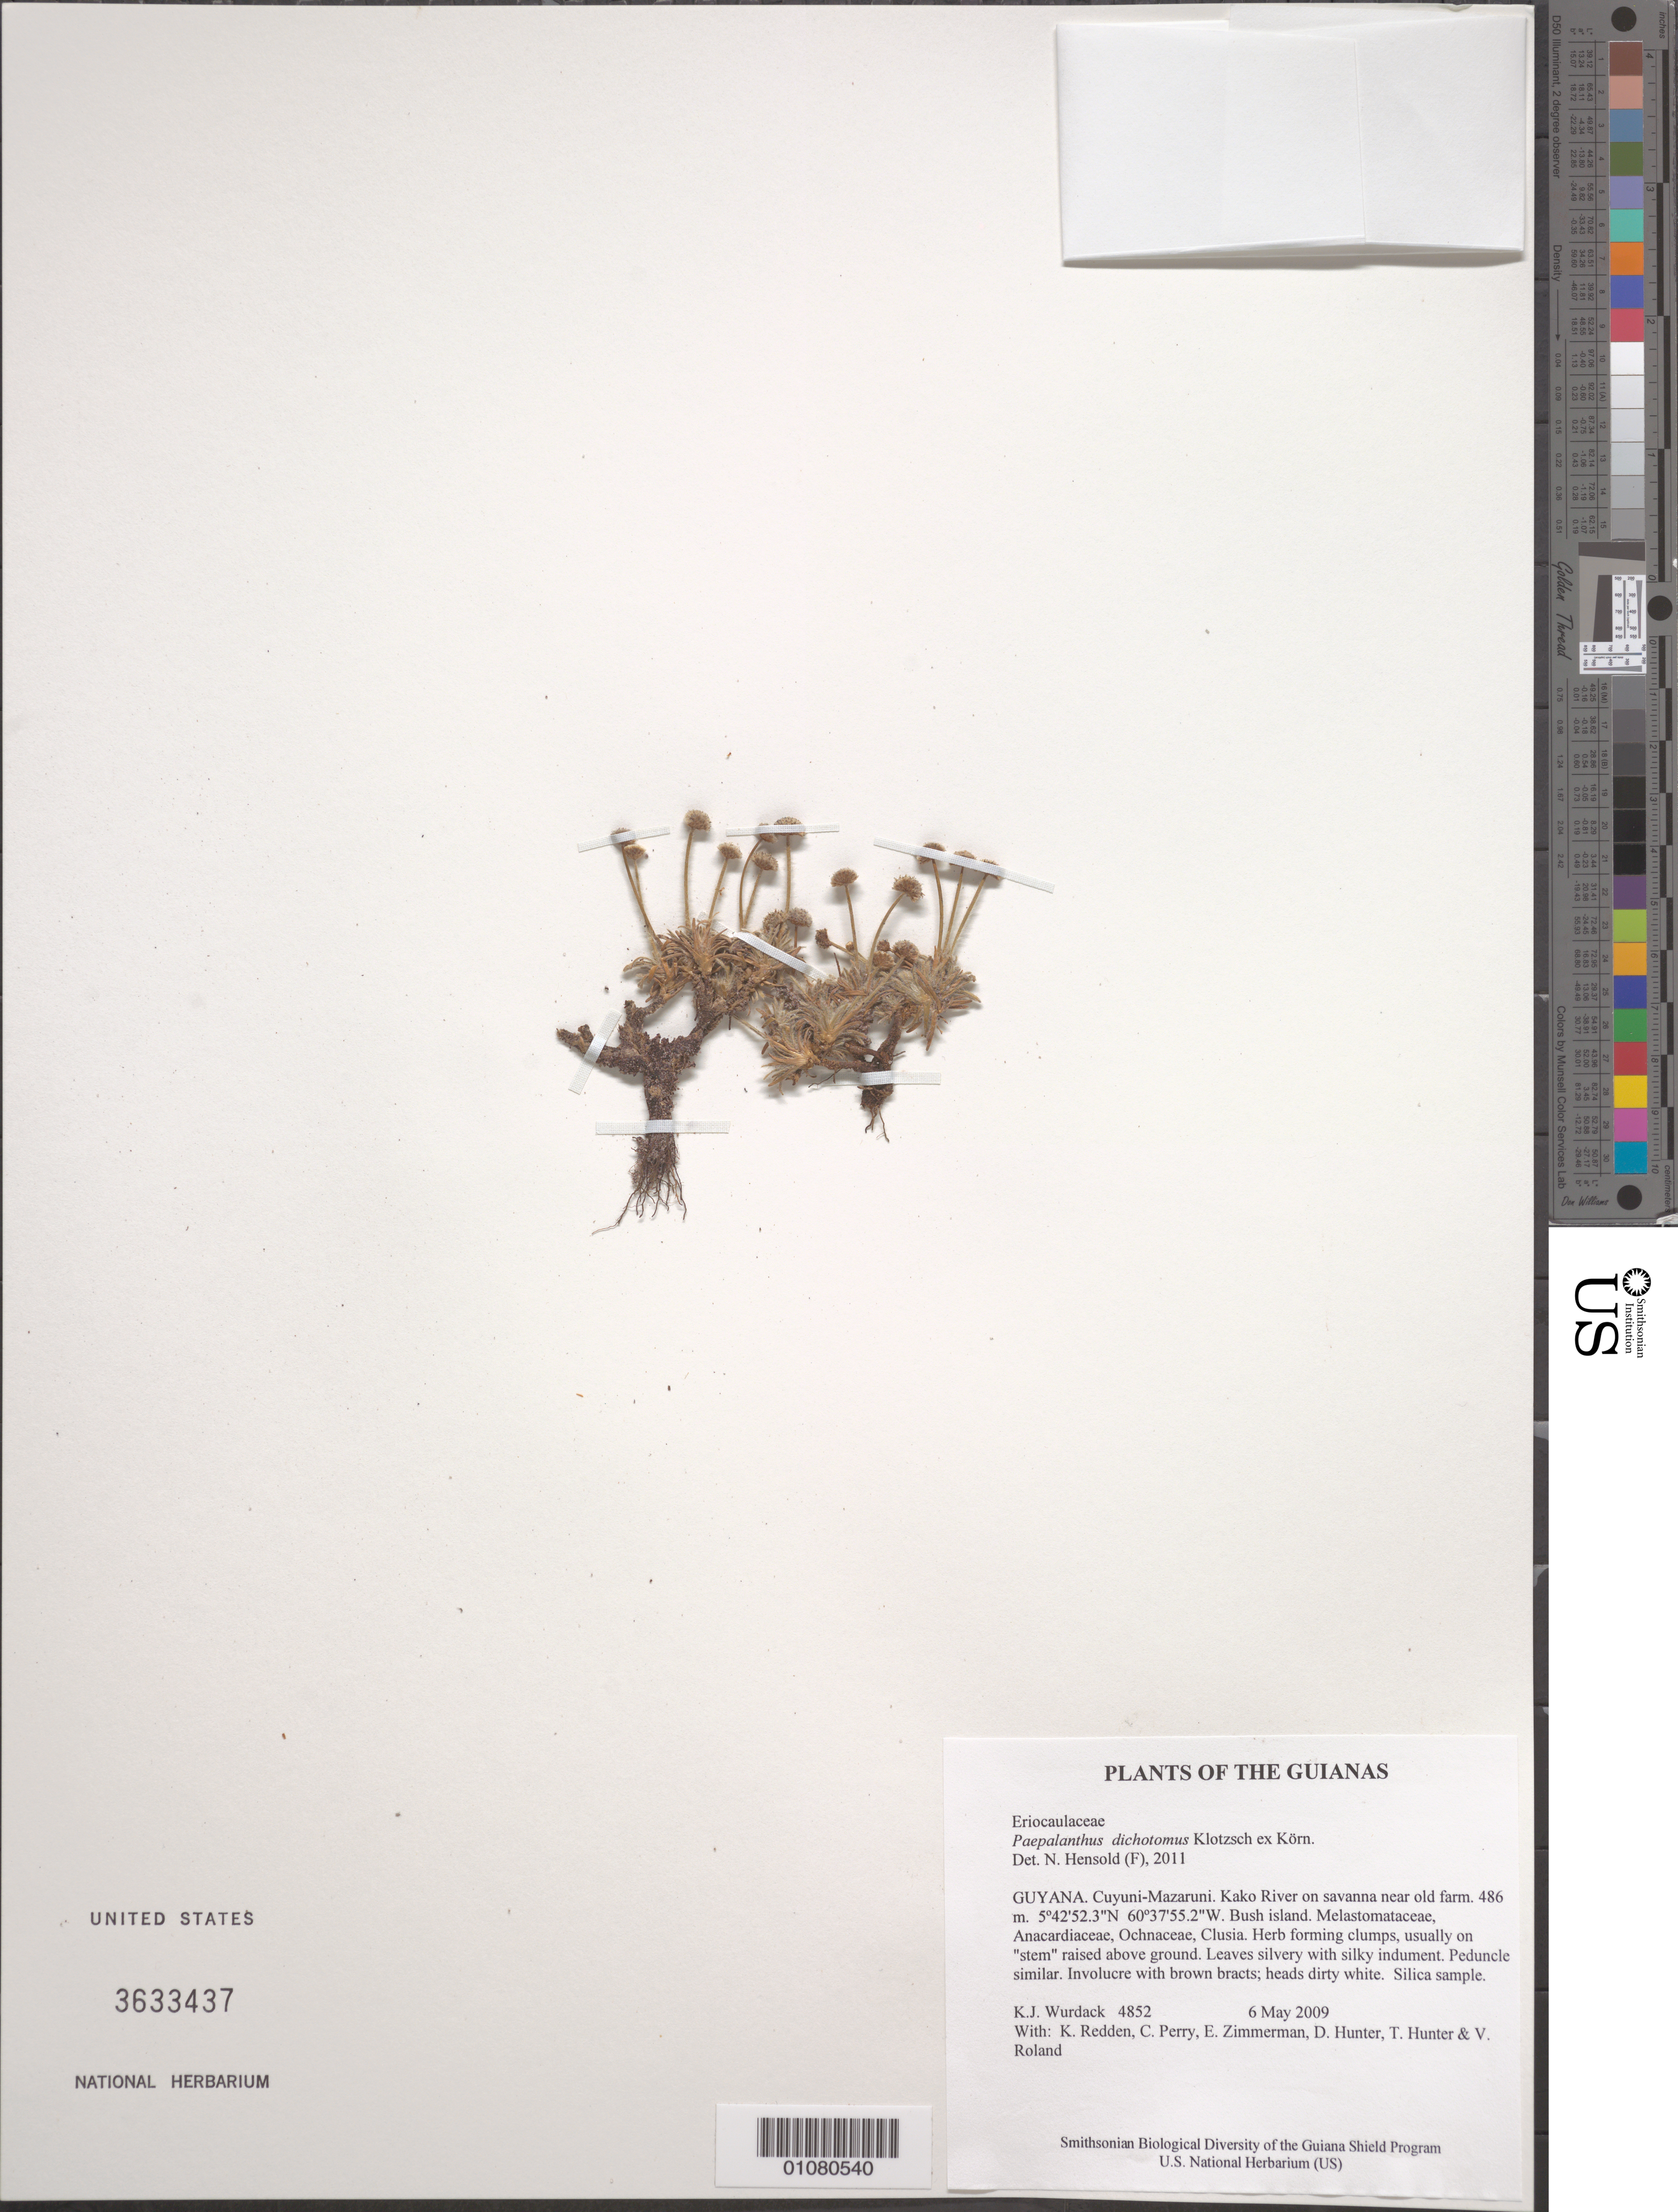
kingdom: Plantae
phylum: Tracheophyta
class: Liliopsida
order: Poales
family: Eriocaulaceae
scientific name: Giuliettia dichotoma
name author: (Klotzsch ex Körn.) Andrino & Sano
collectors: K. Wurdack, K. M. Redden, C. Perry, E. Zimmerman, D. Hunter, T. Hunter & V. Roland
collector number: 4852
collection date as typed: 6 May 2009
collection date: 2009-05-06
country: Guyana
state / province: Cuyuni-Mazaruni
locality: Kako River on savanna near old farm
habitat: Bush island. Melastomataceae, Anacardiaceae, Ochnaceae, Clusia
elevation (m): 486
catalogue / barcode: US 3633437